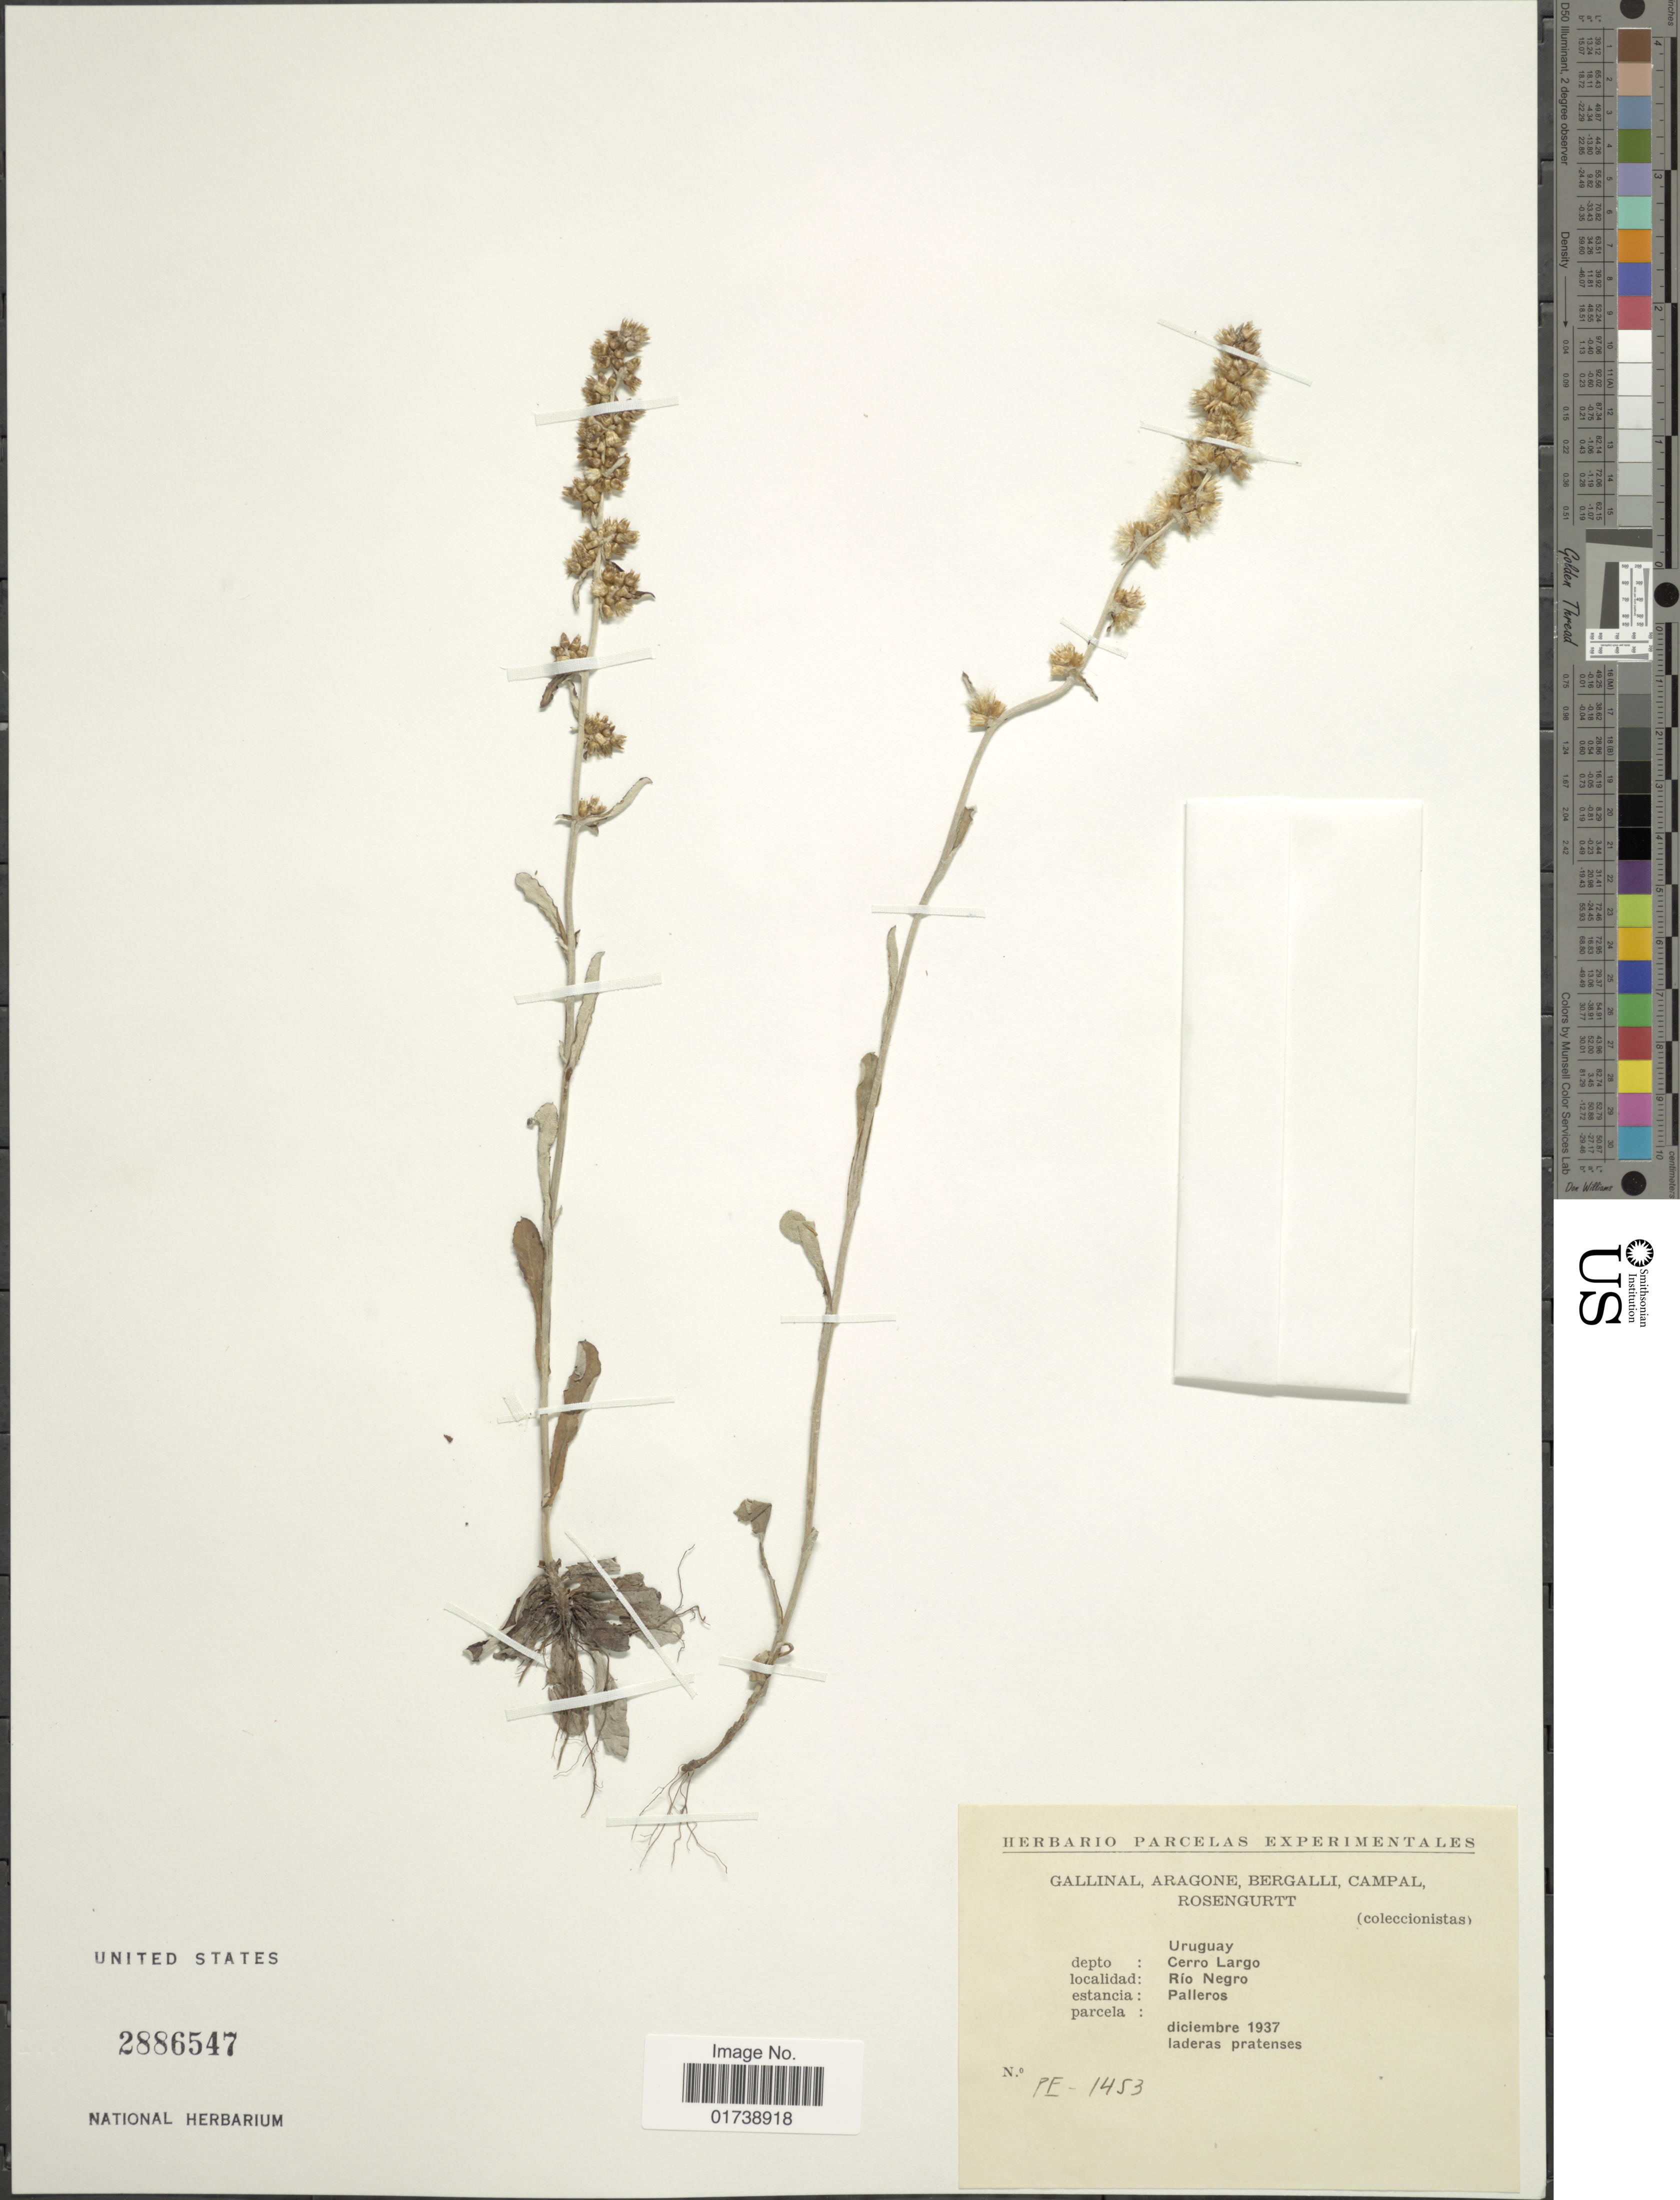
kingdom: Plantae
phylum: Tracheophyta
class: Magnoliopsida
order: Asterales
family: Asteraceae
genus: Gamochaeta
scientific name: Gamochaeta sp.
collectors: -. Gallinal, -- Aragone, -- Bergalli, -- Campal & Rosengurtt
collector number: PE-1453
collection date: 1937-12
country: Uruguay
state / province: Cerro Largo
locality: Rio Negro, estancia Palleros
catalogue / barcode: US 2886547